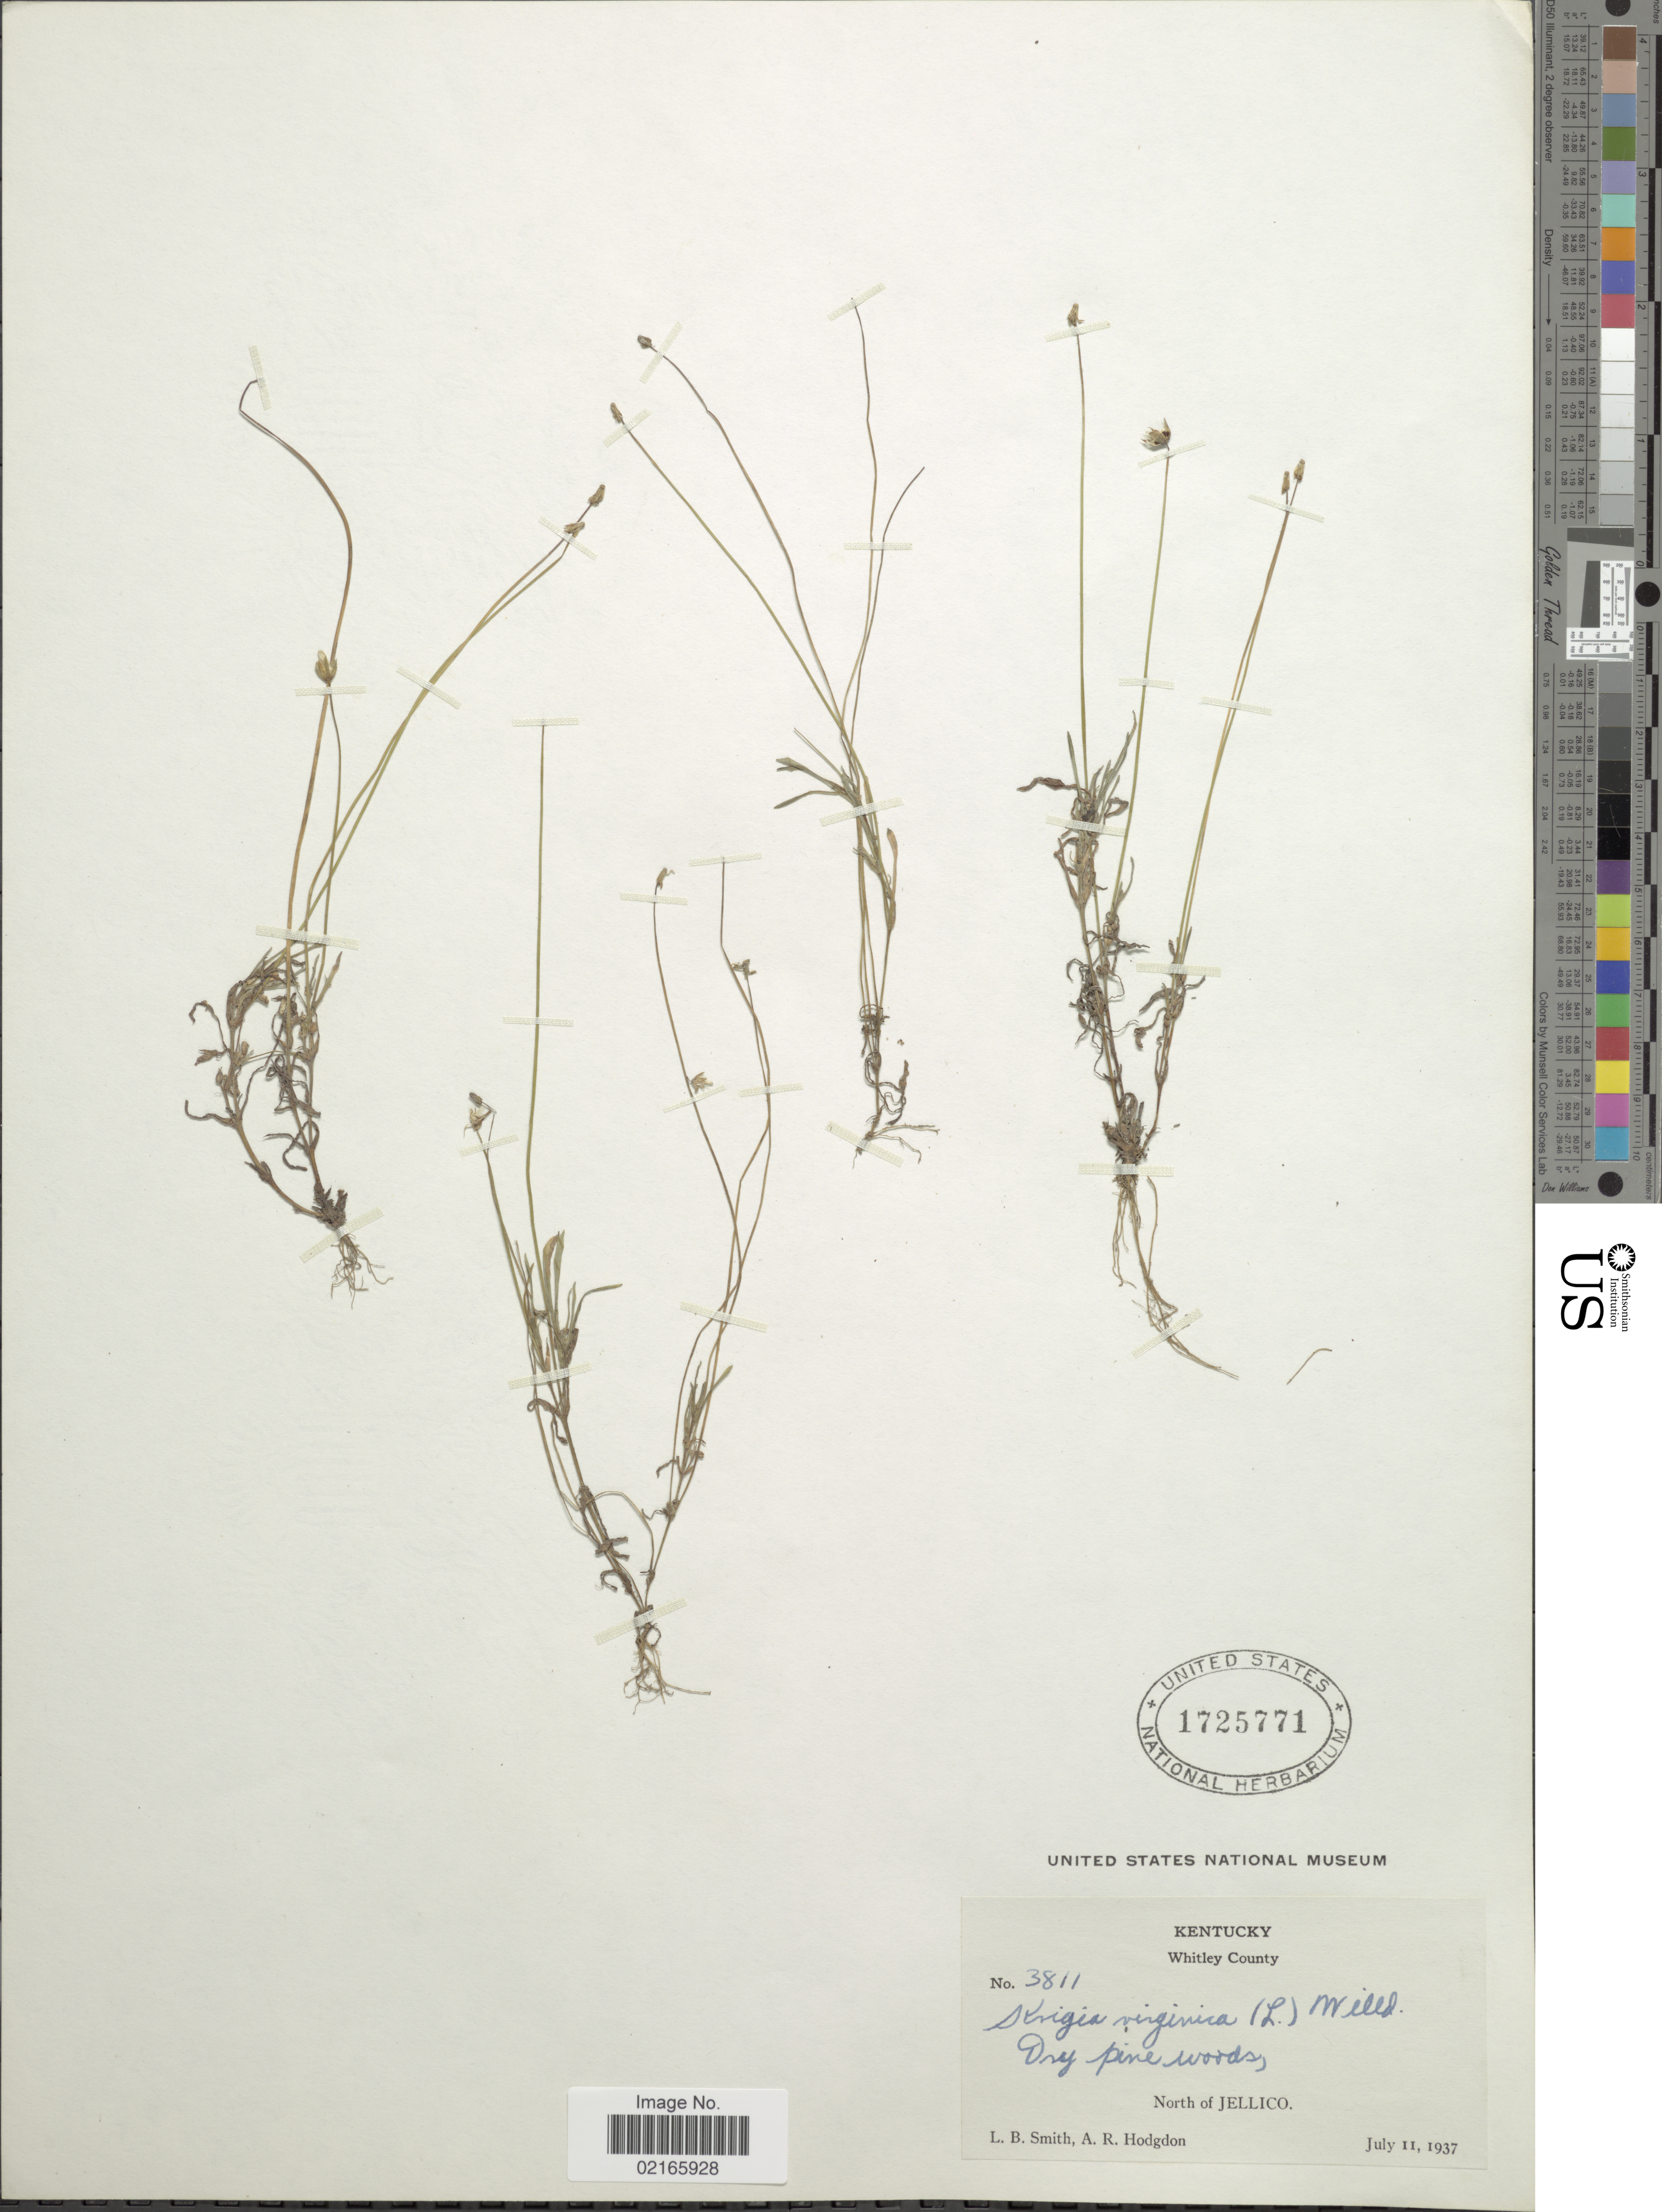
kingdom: Plantae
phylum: Tracheophyta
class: Magnoliopsida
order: Asterales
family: Asteraceae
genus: Krigia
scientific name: Krigia virginica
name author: (L.) Willd.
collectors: L. Smith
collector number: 38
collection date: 1937-07-11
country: United States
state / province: Kentucky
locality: Whitley County, dry pine woods, north of Jellico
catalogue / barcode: US 1725771